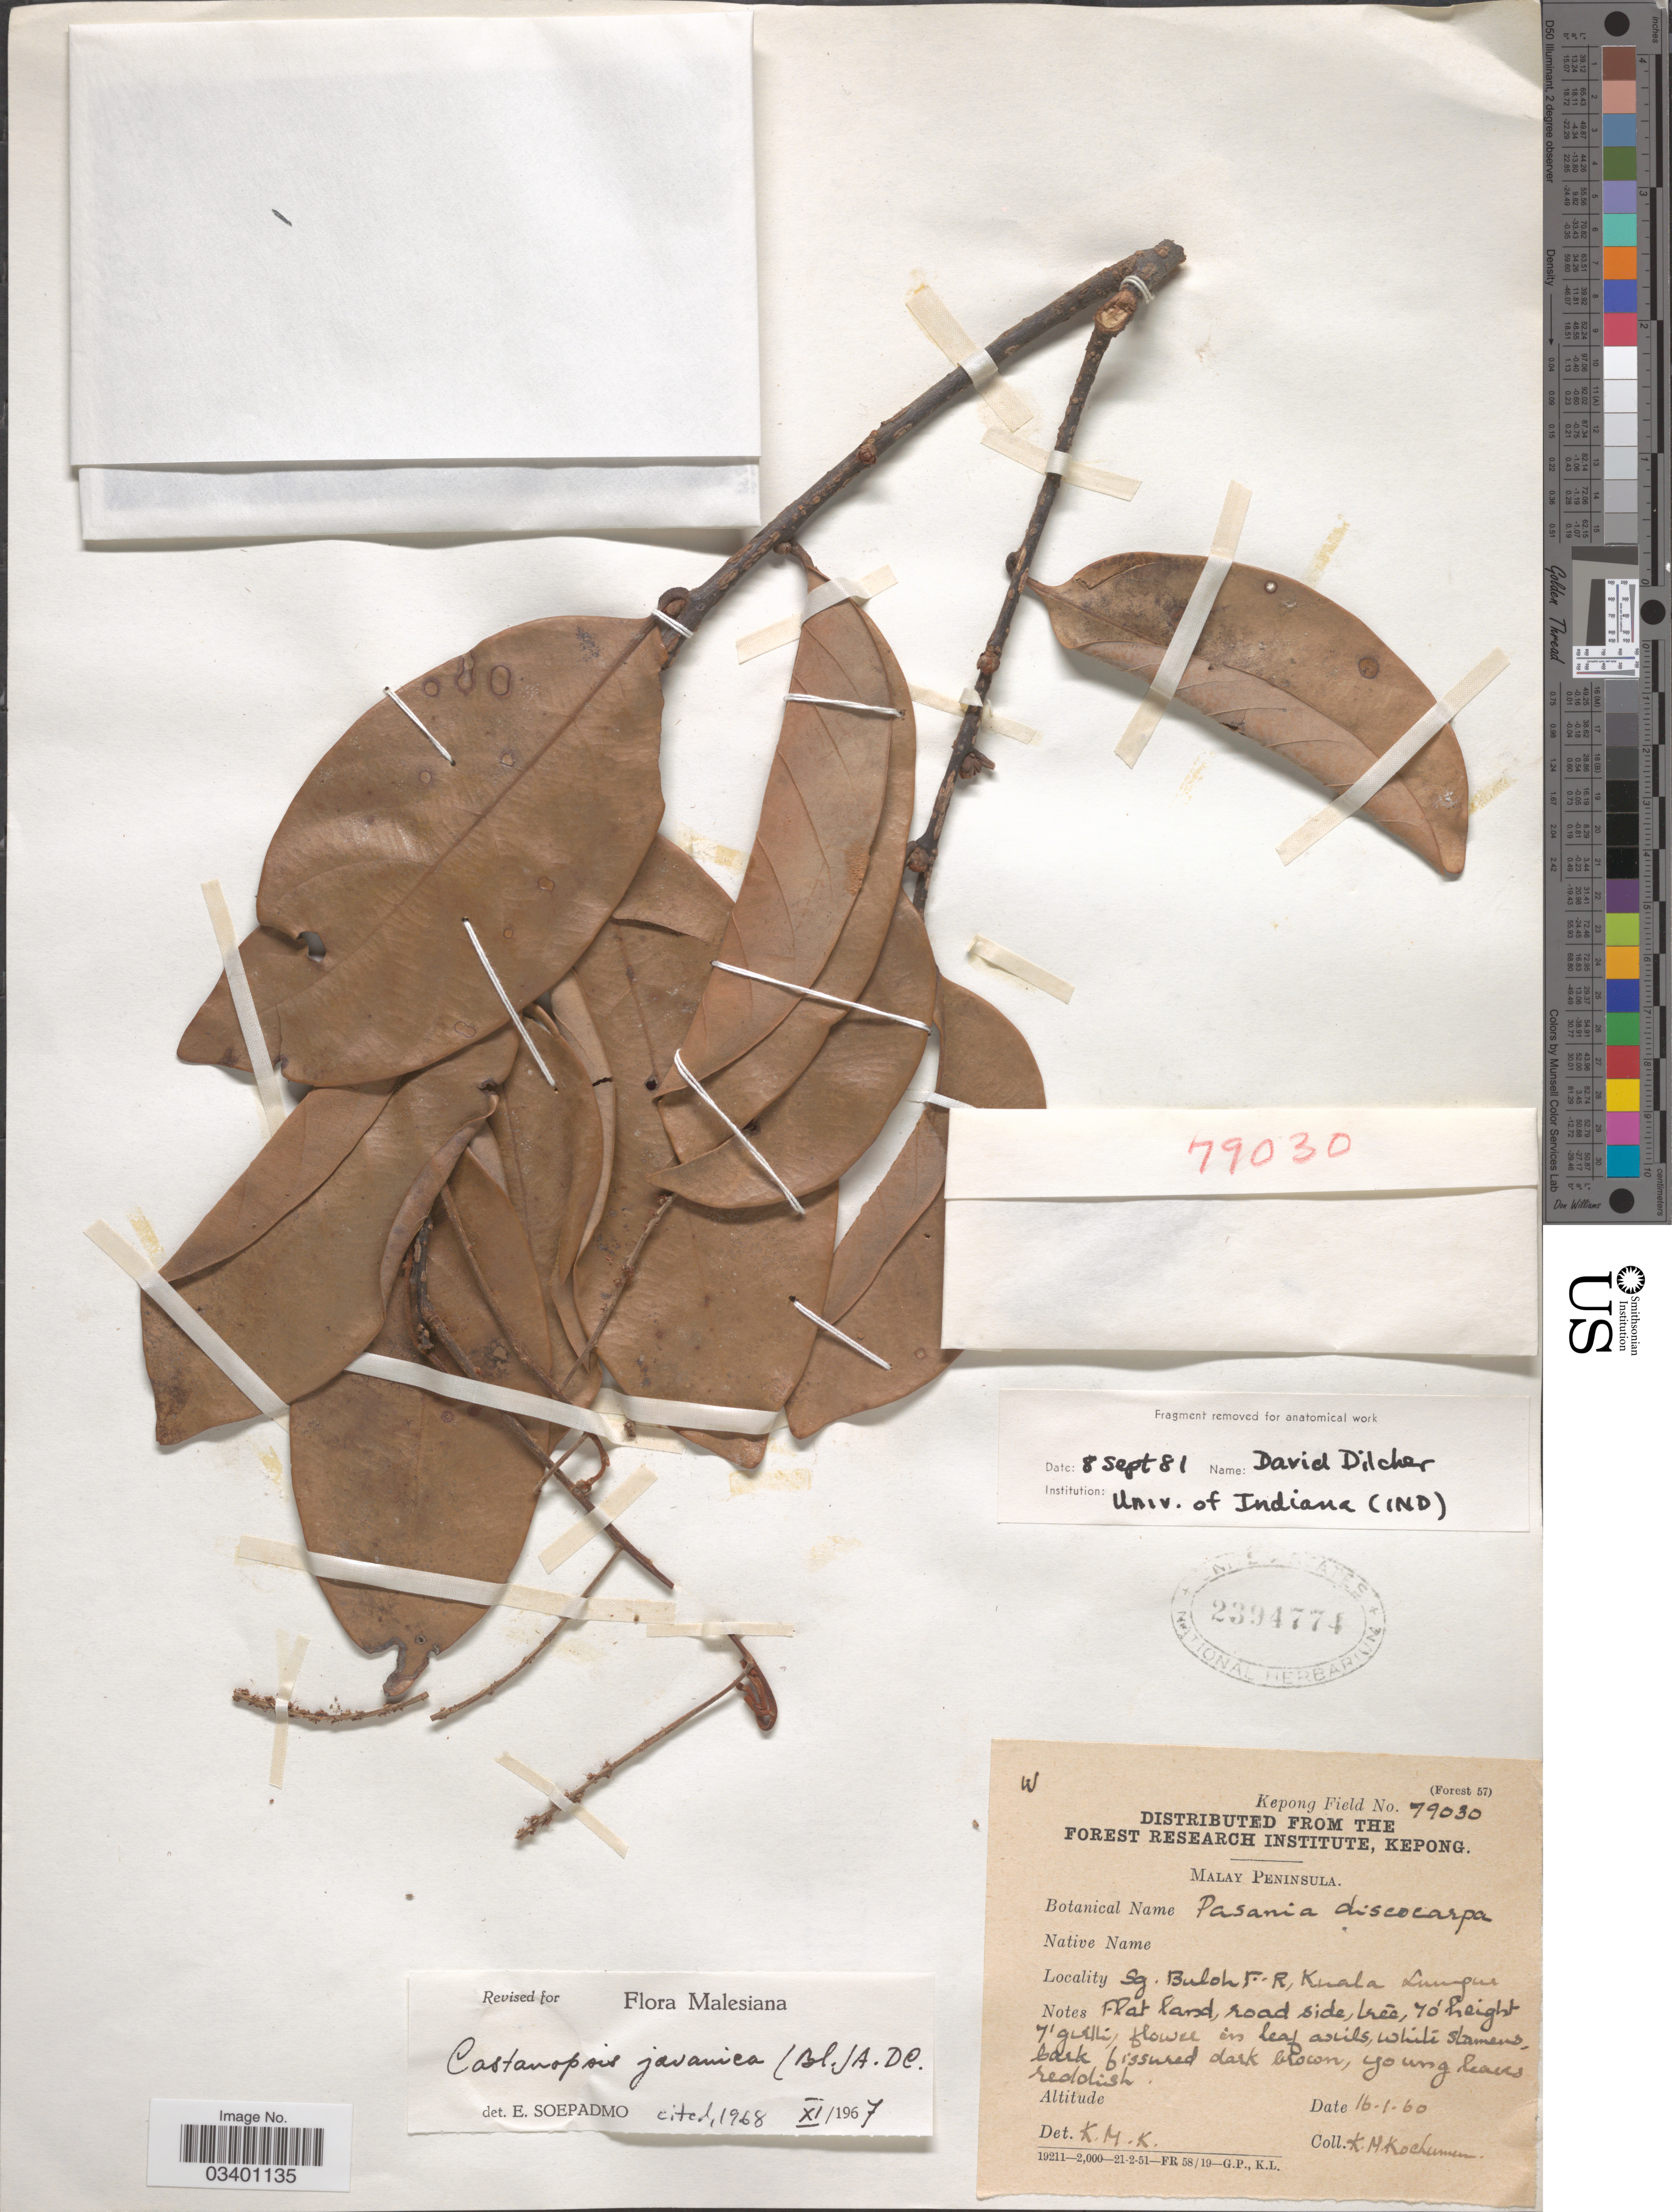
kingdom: Plantae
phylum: Tracheophyta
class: Magnoliopsida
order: Fagales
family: Fagaceae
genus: Castanopsis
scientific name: Castanopsis javanica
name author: (Blume) A. DC.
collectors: K. Kochummen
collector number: Kepong Field 79030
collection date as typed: Transcribed d/m/y: 16/1/60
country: Malaysia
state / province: Kuala Lumpur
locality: Malay Peninsula. Sg. Buloh F. R.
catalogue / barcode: US 2394774